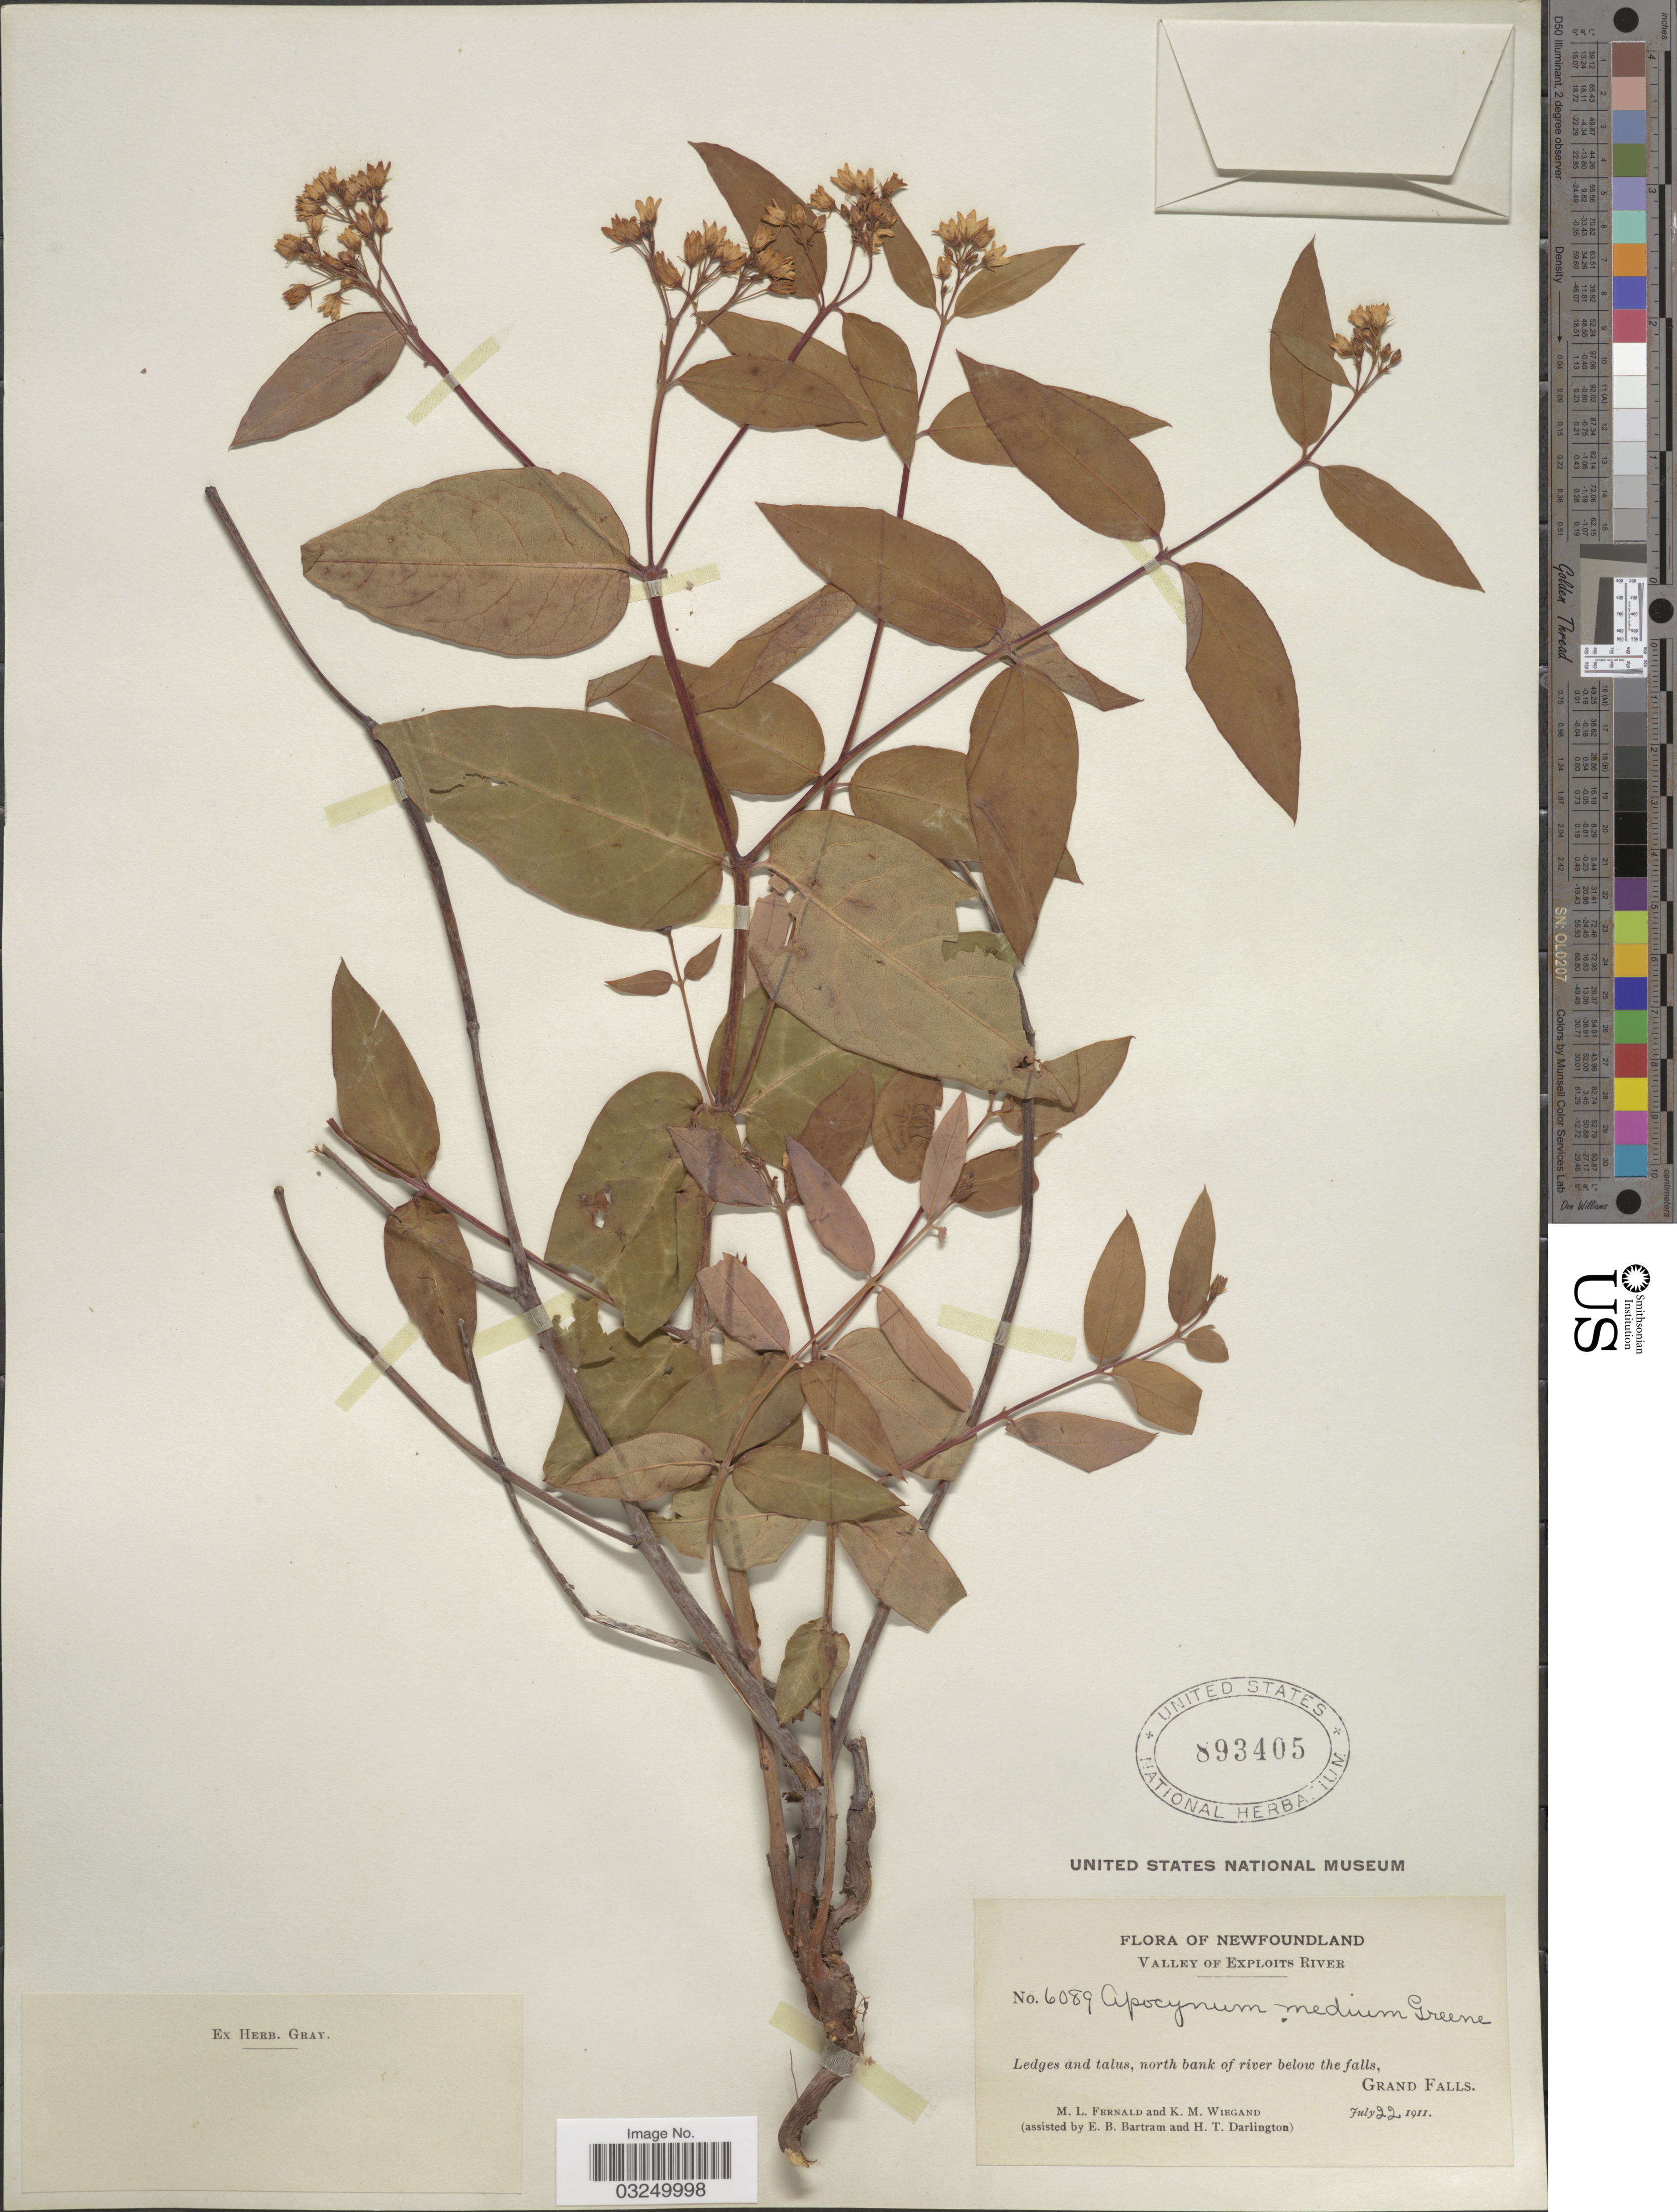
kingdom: Plantae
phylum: Tracheophyta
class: Magnoliopsida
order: Gentianales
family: Apocynaceae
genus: Apocynum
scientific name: Apocynum medium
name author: Greene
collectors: M. L. Fernald, K. M. Wiegand, E. B. Bartram & H. Darlington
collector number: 6089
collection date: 1911-07-22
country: Canada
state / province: Newfoundland and Labrador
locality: Valley of Exploits River, north bank of river below the falls, Grand Falls.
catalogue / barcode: US 893405